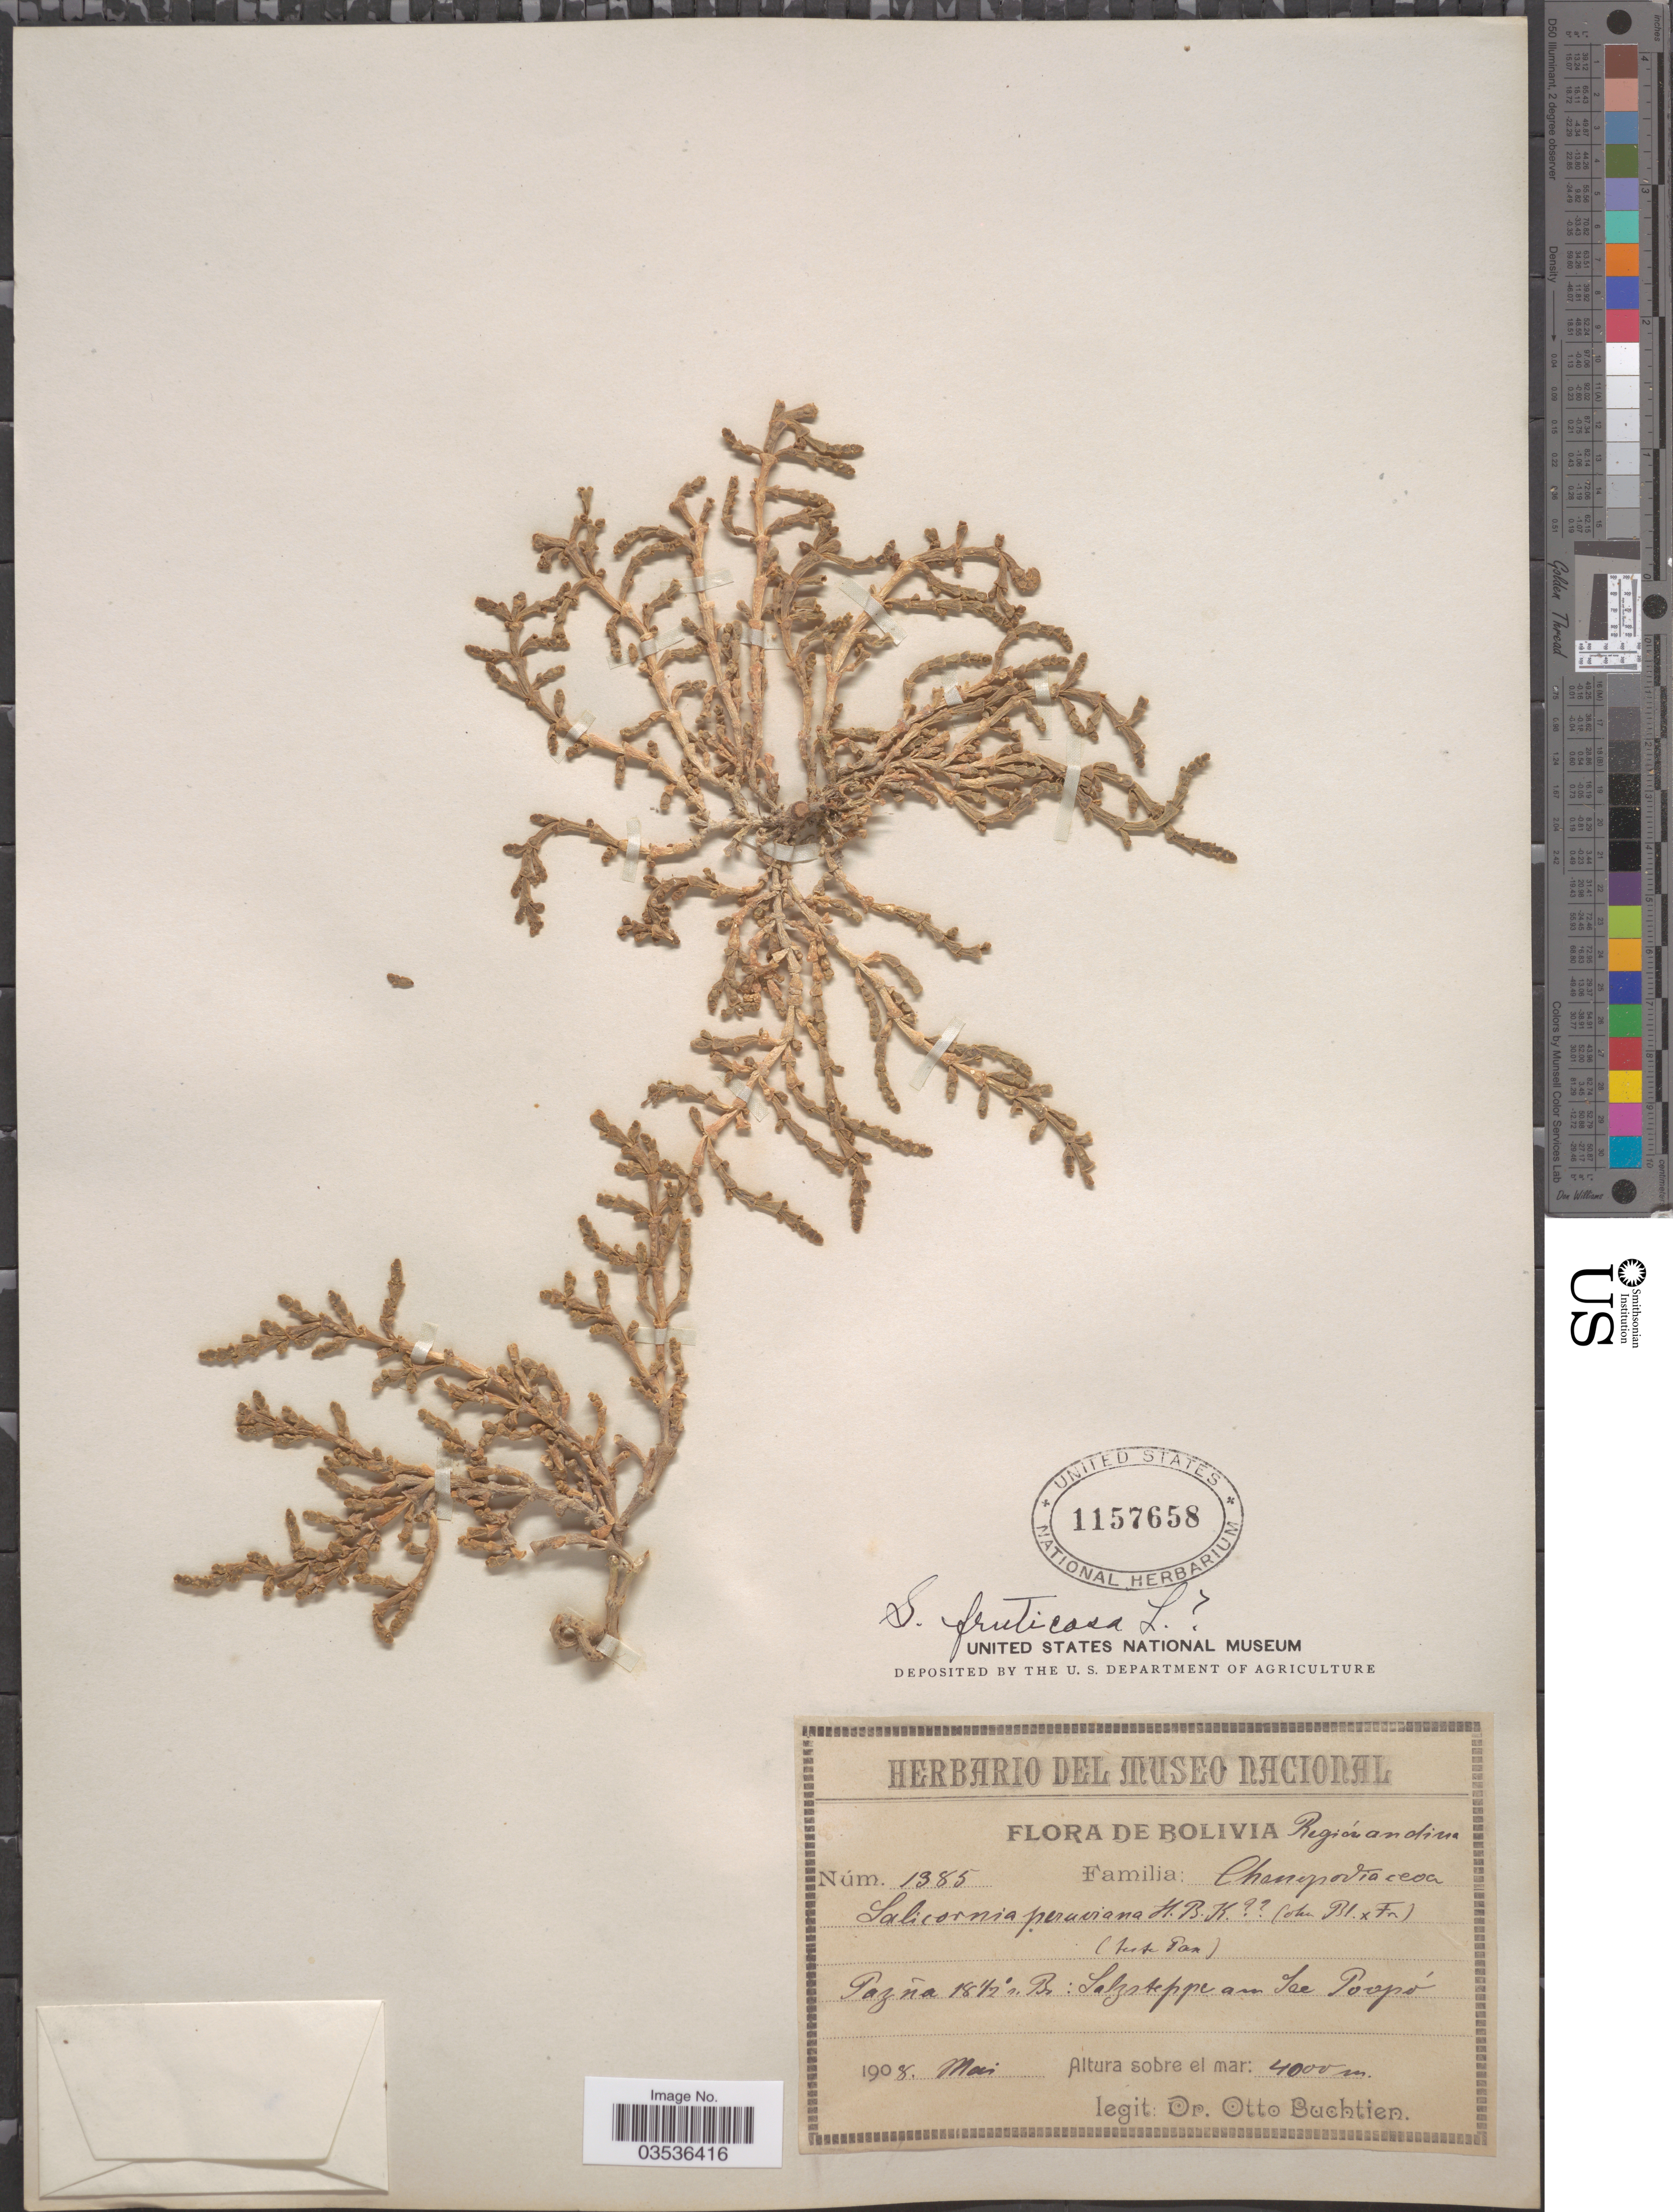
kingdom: Plantae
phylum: Tracheophyta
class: Magnoliopsida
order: Caryophyllales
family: Amaranthaceae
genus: Salicornia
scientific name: Salicornia fruticosa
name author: (L.) L.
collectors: O. Buchtien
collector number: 1385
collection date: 1908-05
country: Bolivia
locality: Región andina. Paz na 18½º°s. Br.: Salzsteppe am See Poopó.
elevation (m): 4000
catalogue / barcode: US 1157658